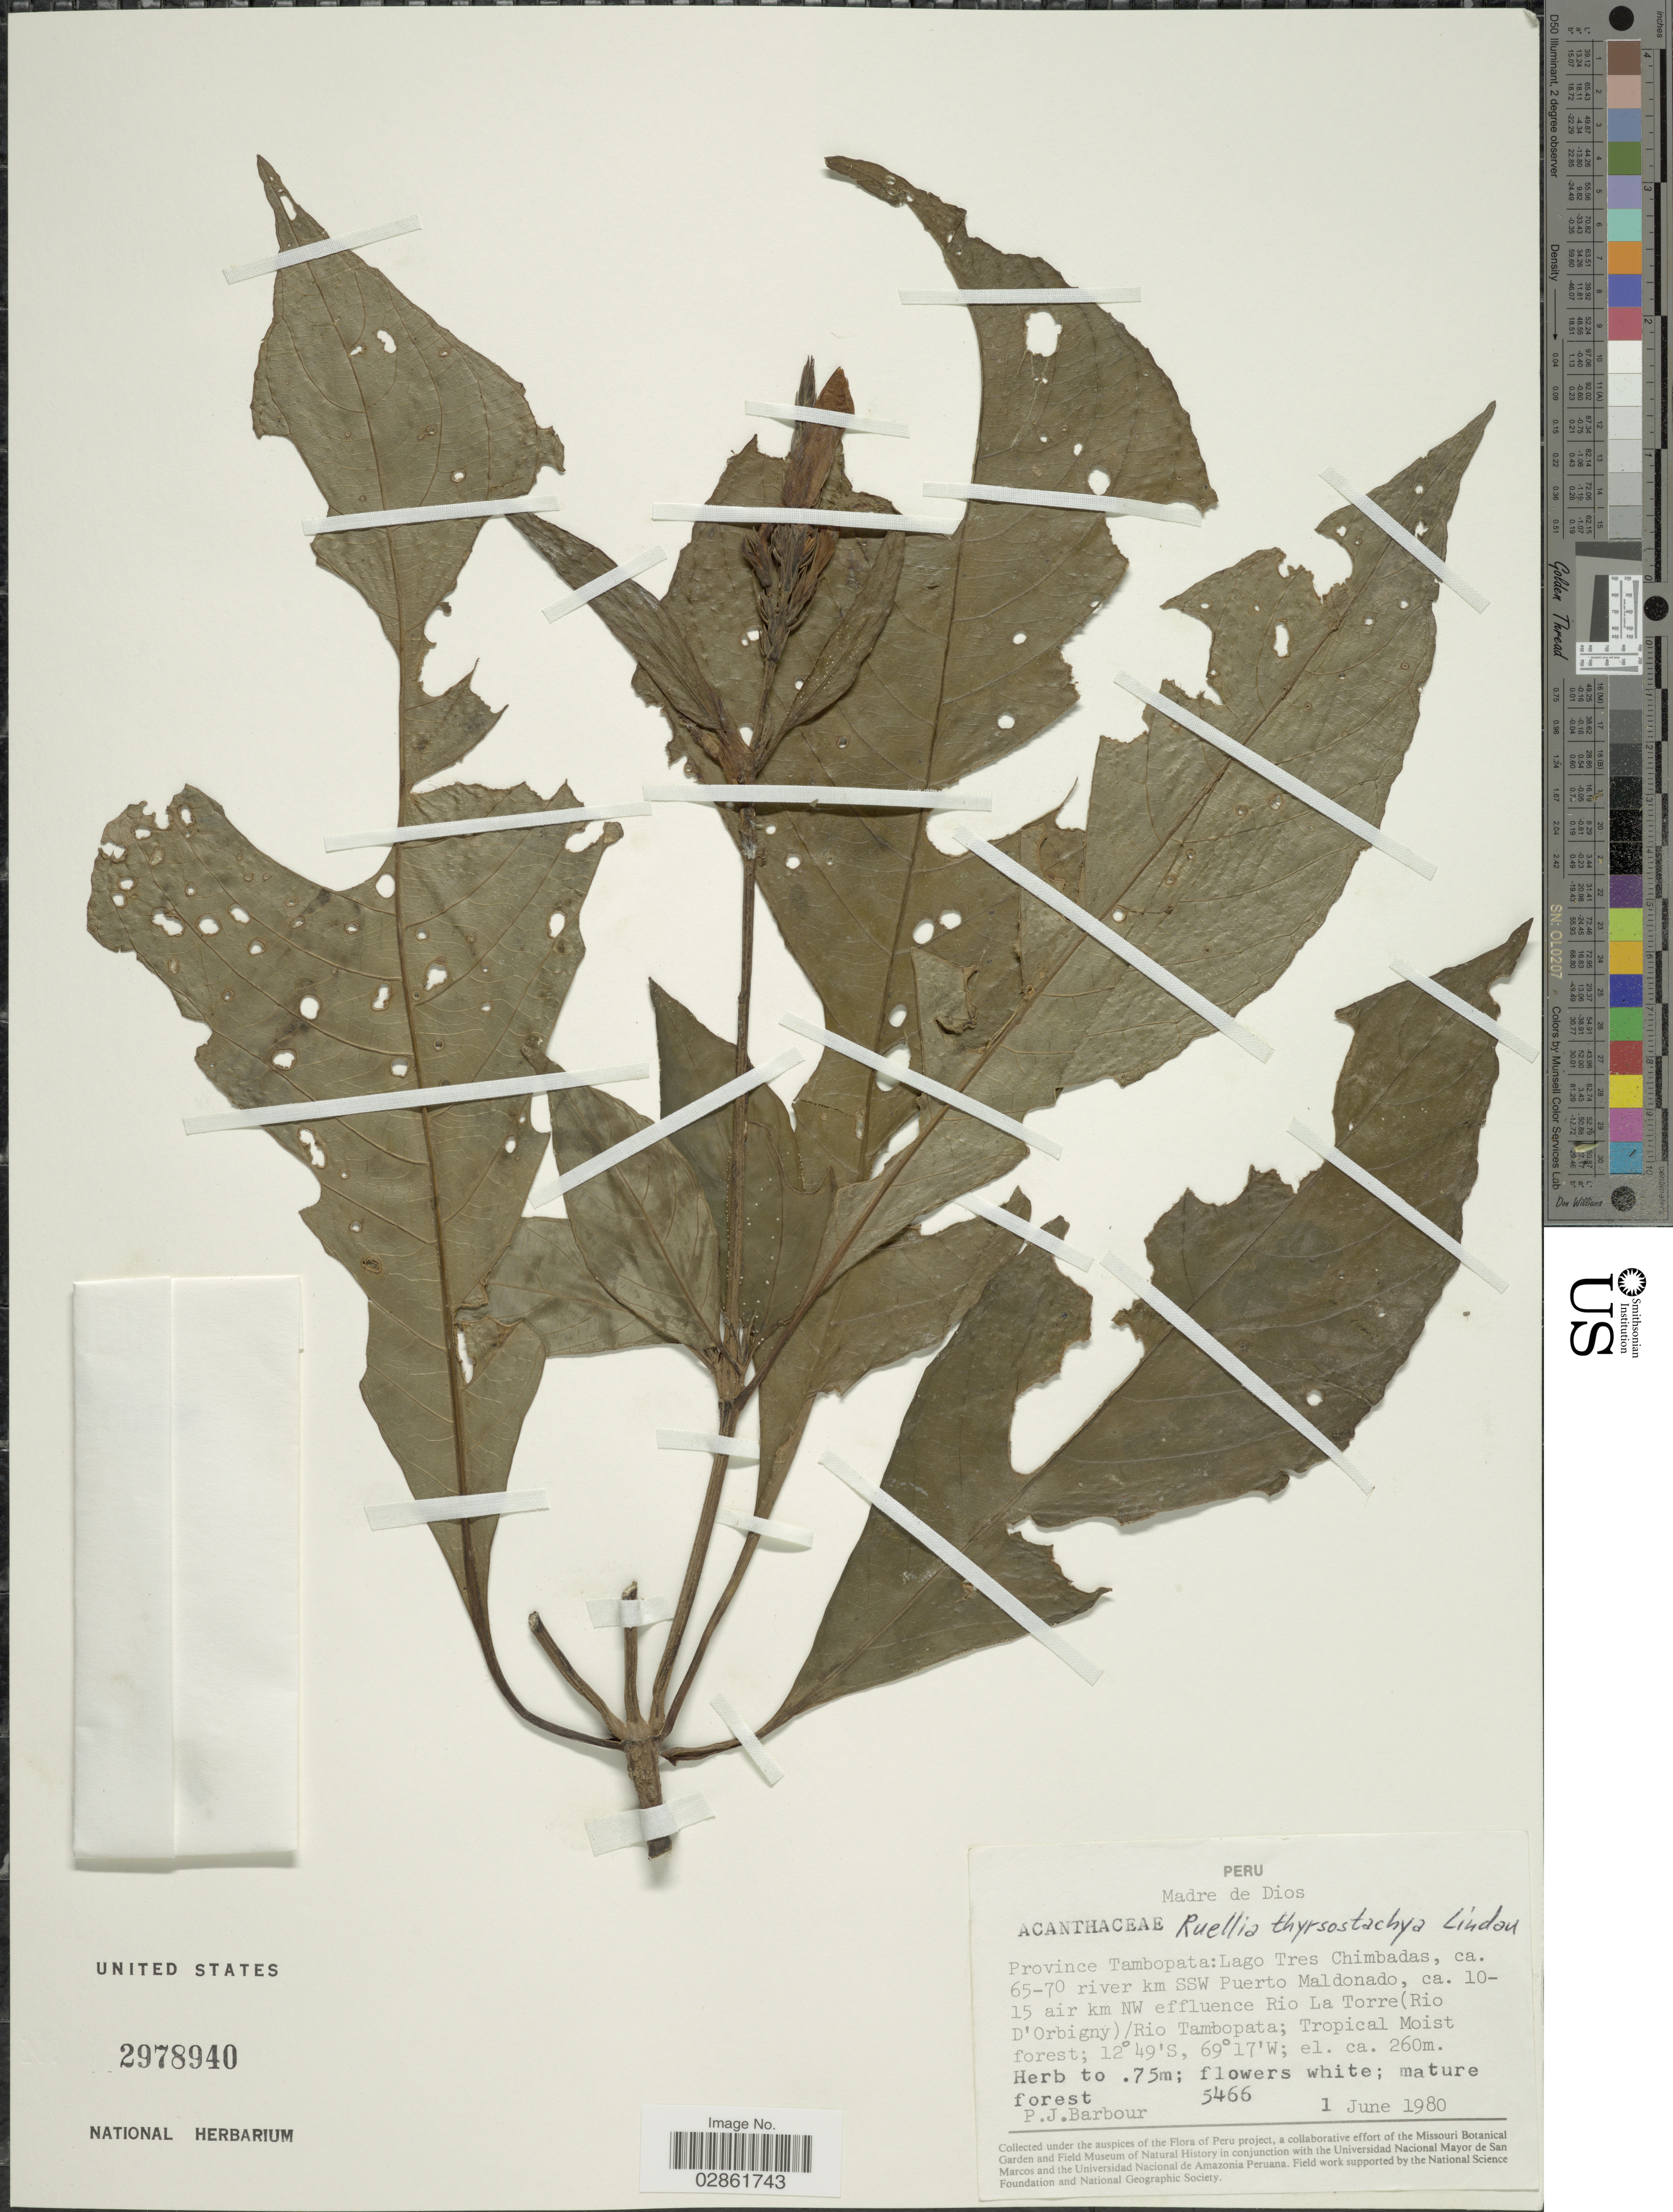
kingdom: Plantae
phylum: Tracheophyta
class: Magnoliopsida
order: Lamiales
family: Acanthaceae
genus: Ruellia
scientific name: Ruellia proxima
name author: Lindau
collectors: P. Barbour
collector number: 5466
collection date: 1980-06-01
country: Peru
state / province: Madre de Dios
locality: Province Tambopata: Lago Tres Chimbadas, ca. 65-70 river km SSW Puerto Maldonado, ca. 10-15 air km NW effluence Rio La Torre (Rio D'orbigny)/Rio Tambopata.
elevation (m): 260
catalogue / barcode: US 2978940